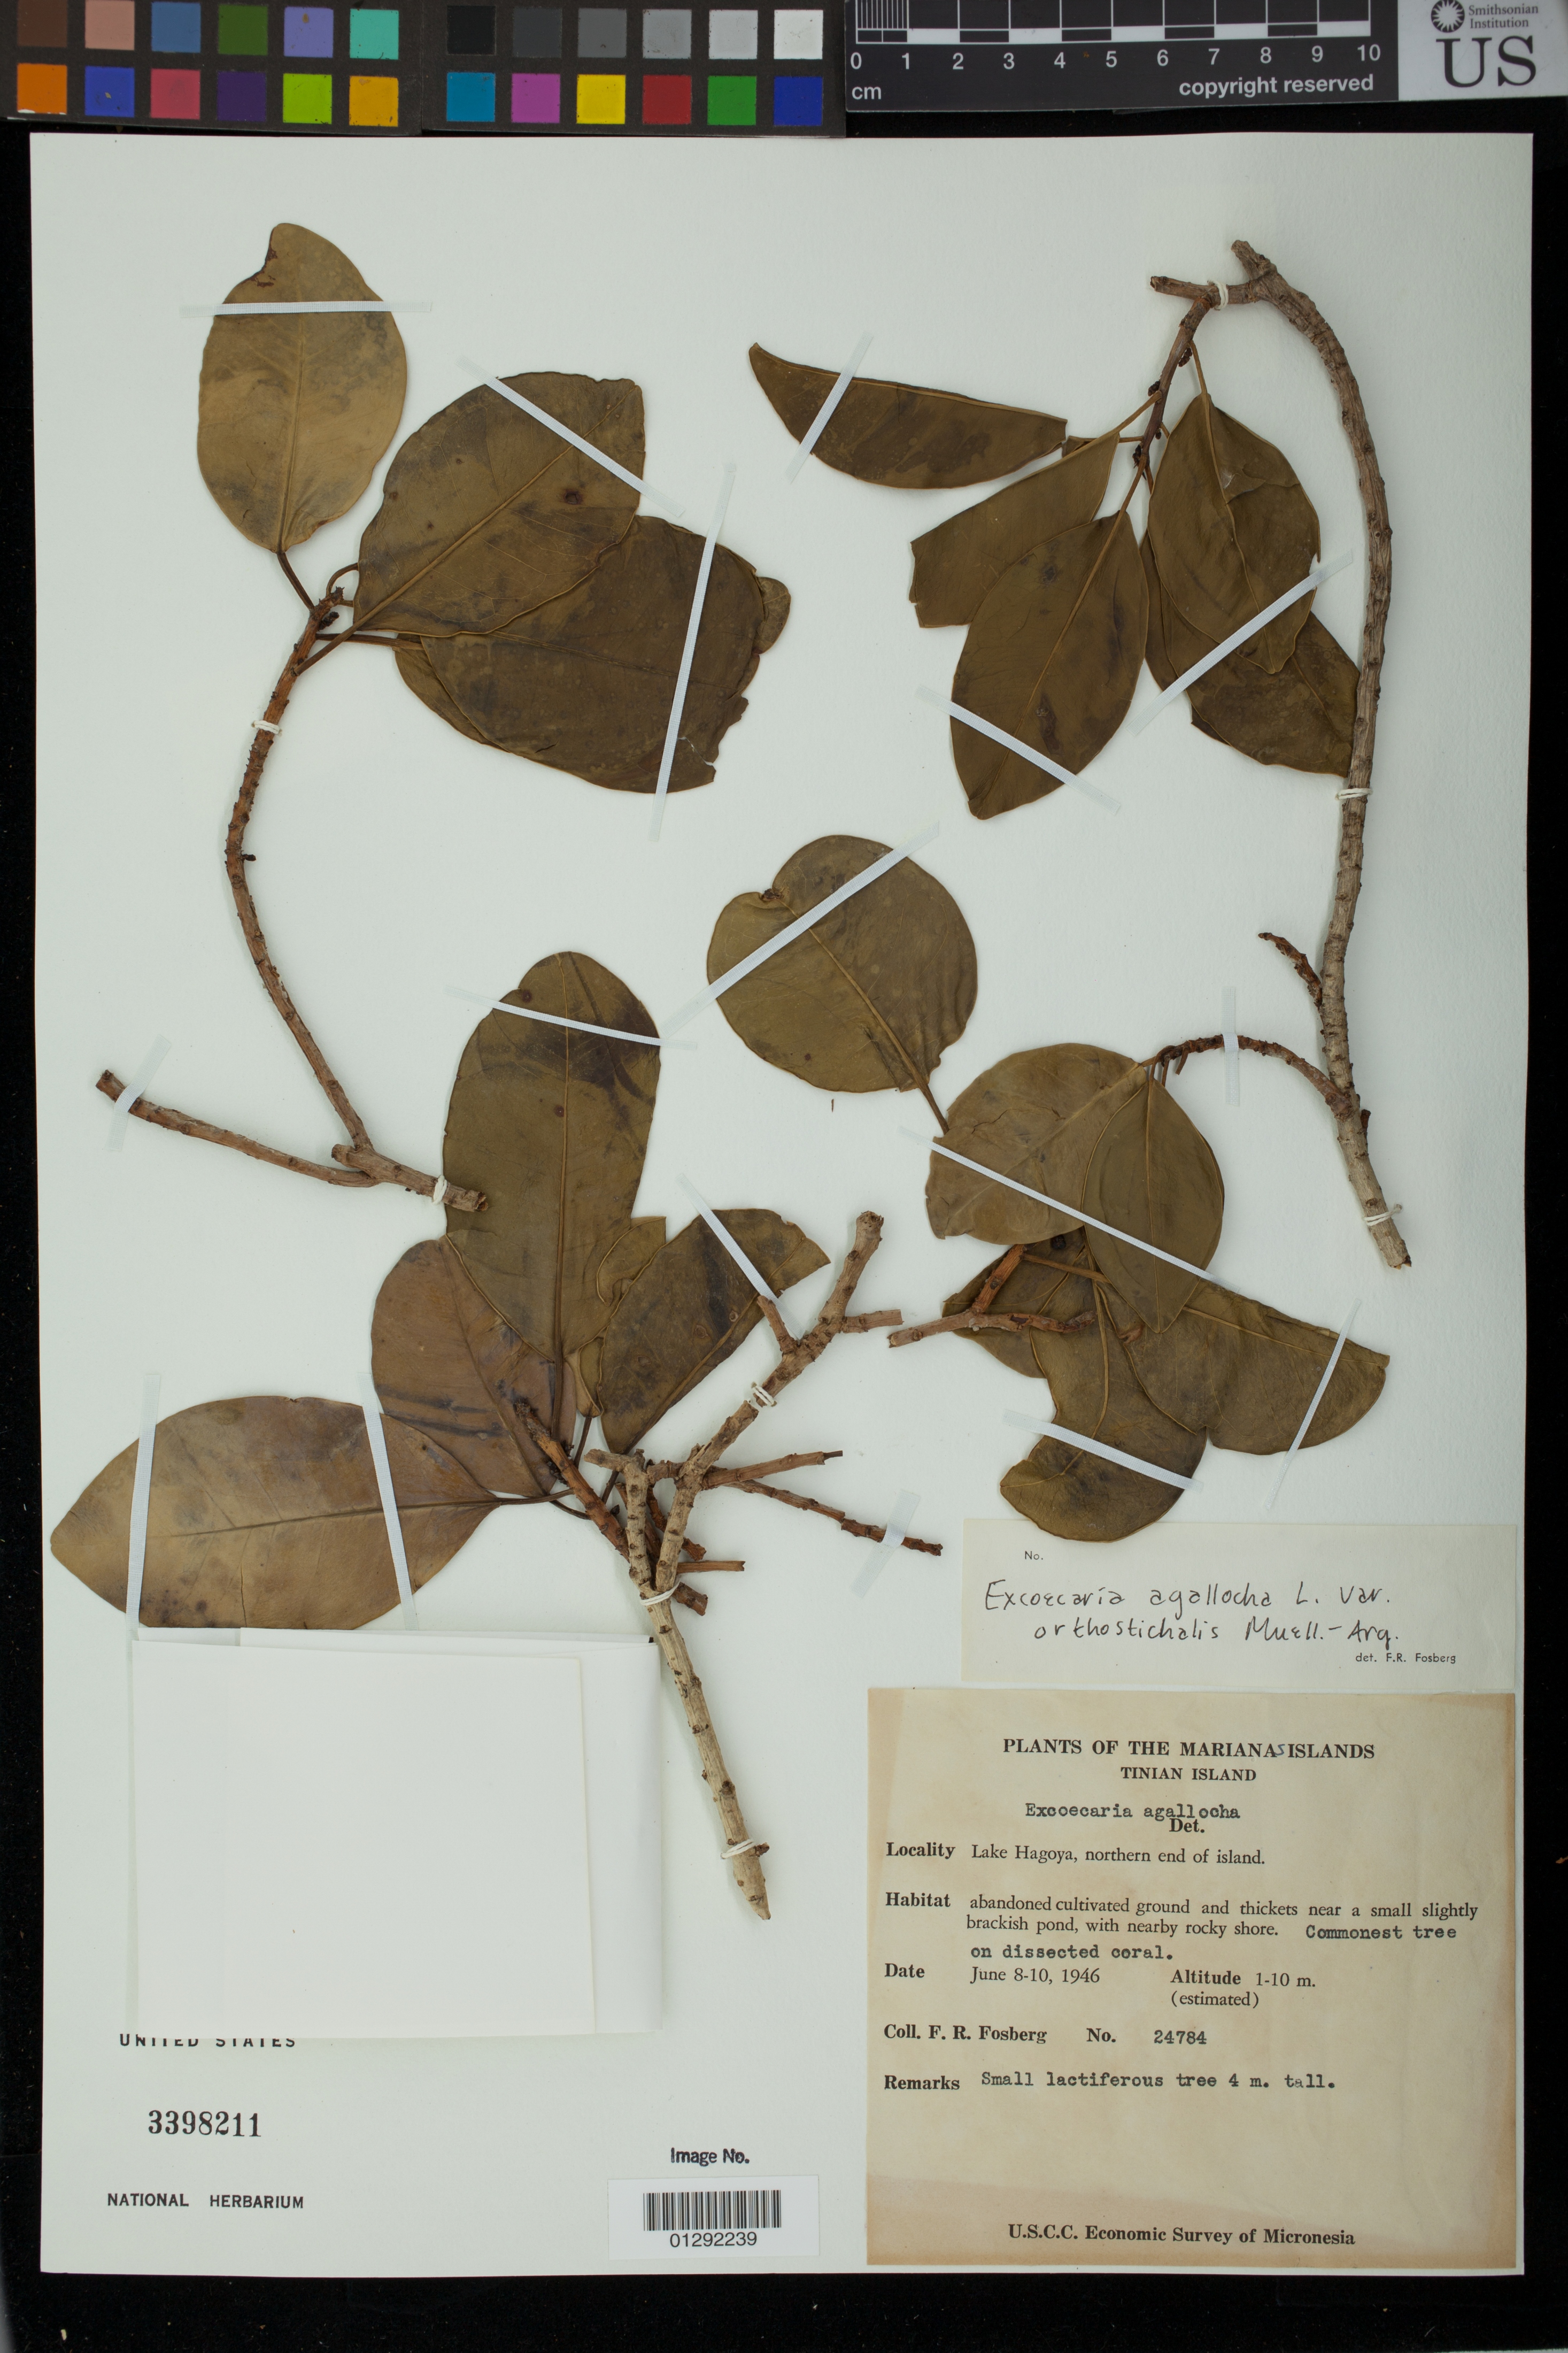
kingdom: Plantae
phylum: Tracheophyta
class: Magnoliopsida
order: Malpighiales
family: Euphorbiaceae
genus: Excoecaria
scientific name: Excoecaria agallocha var. orthostichalis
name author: Müll. Arg.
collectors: F. R. Fosberg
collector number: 24784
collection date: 1946-06-08/1946-06-10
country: Northern Mariana Islands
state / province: Tinian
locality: Lake Hagoya, northern end of island.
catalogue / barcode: US 3398211